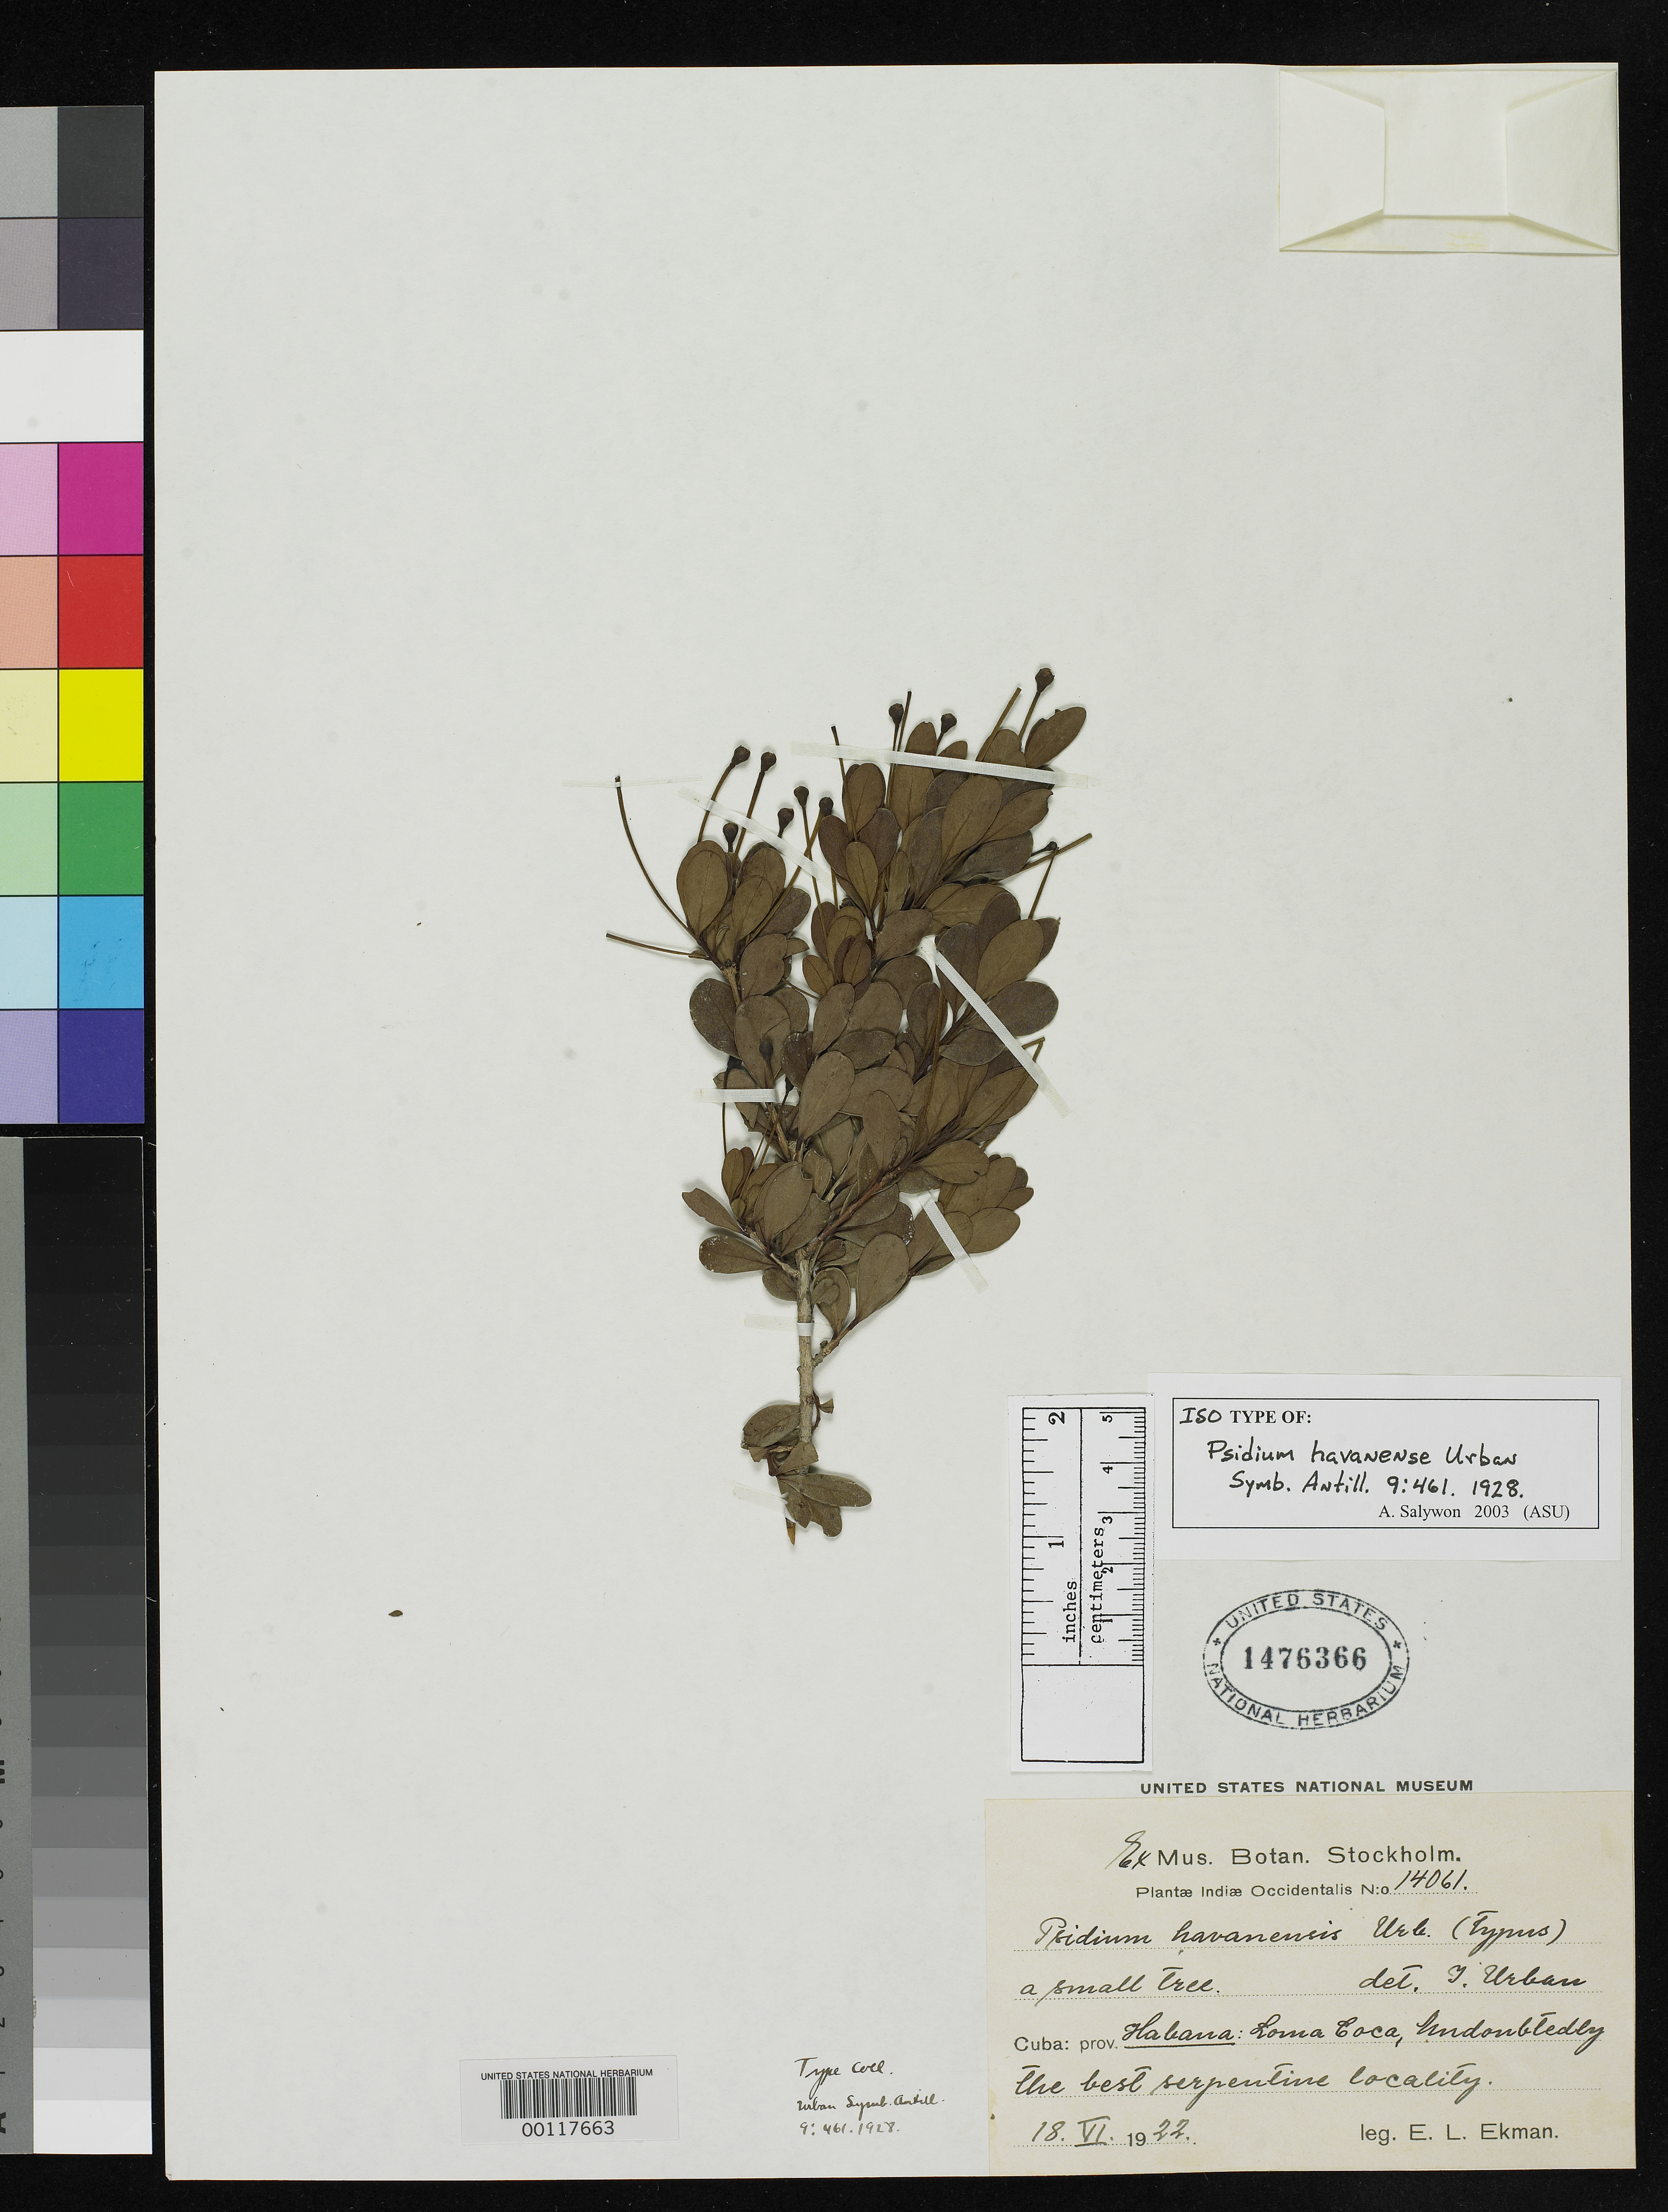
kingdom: Plantae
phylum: Tracheophyta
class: Magnoliopsida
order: Myrtales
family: Myrtaceae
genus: Psidium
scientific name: Psidium havanense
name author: Urb.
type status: Isotype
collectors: E. L. Ekman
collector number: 14061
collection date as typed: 18 Jun 1922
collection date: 1922-06-18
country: Cuba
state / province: La Habana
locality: Prov. Habana: Loma Coca, undoubtedly the best serpentine locality.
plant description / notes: =Mosiera havanensis (Urb.) Bisse acc. to Bisse 1985, Revista Jard. Bot. Nac. Univ. Habana 6: 4.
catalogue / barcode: US 1476366